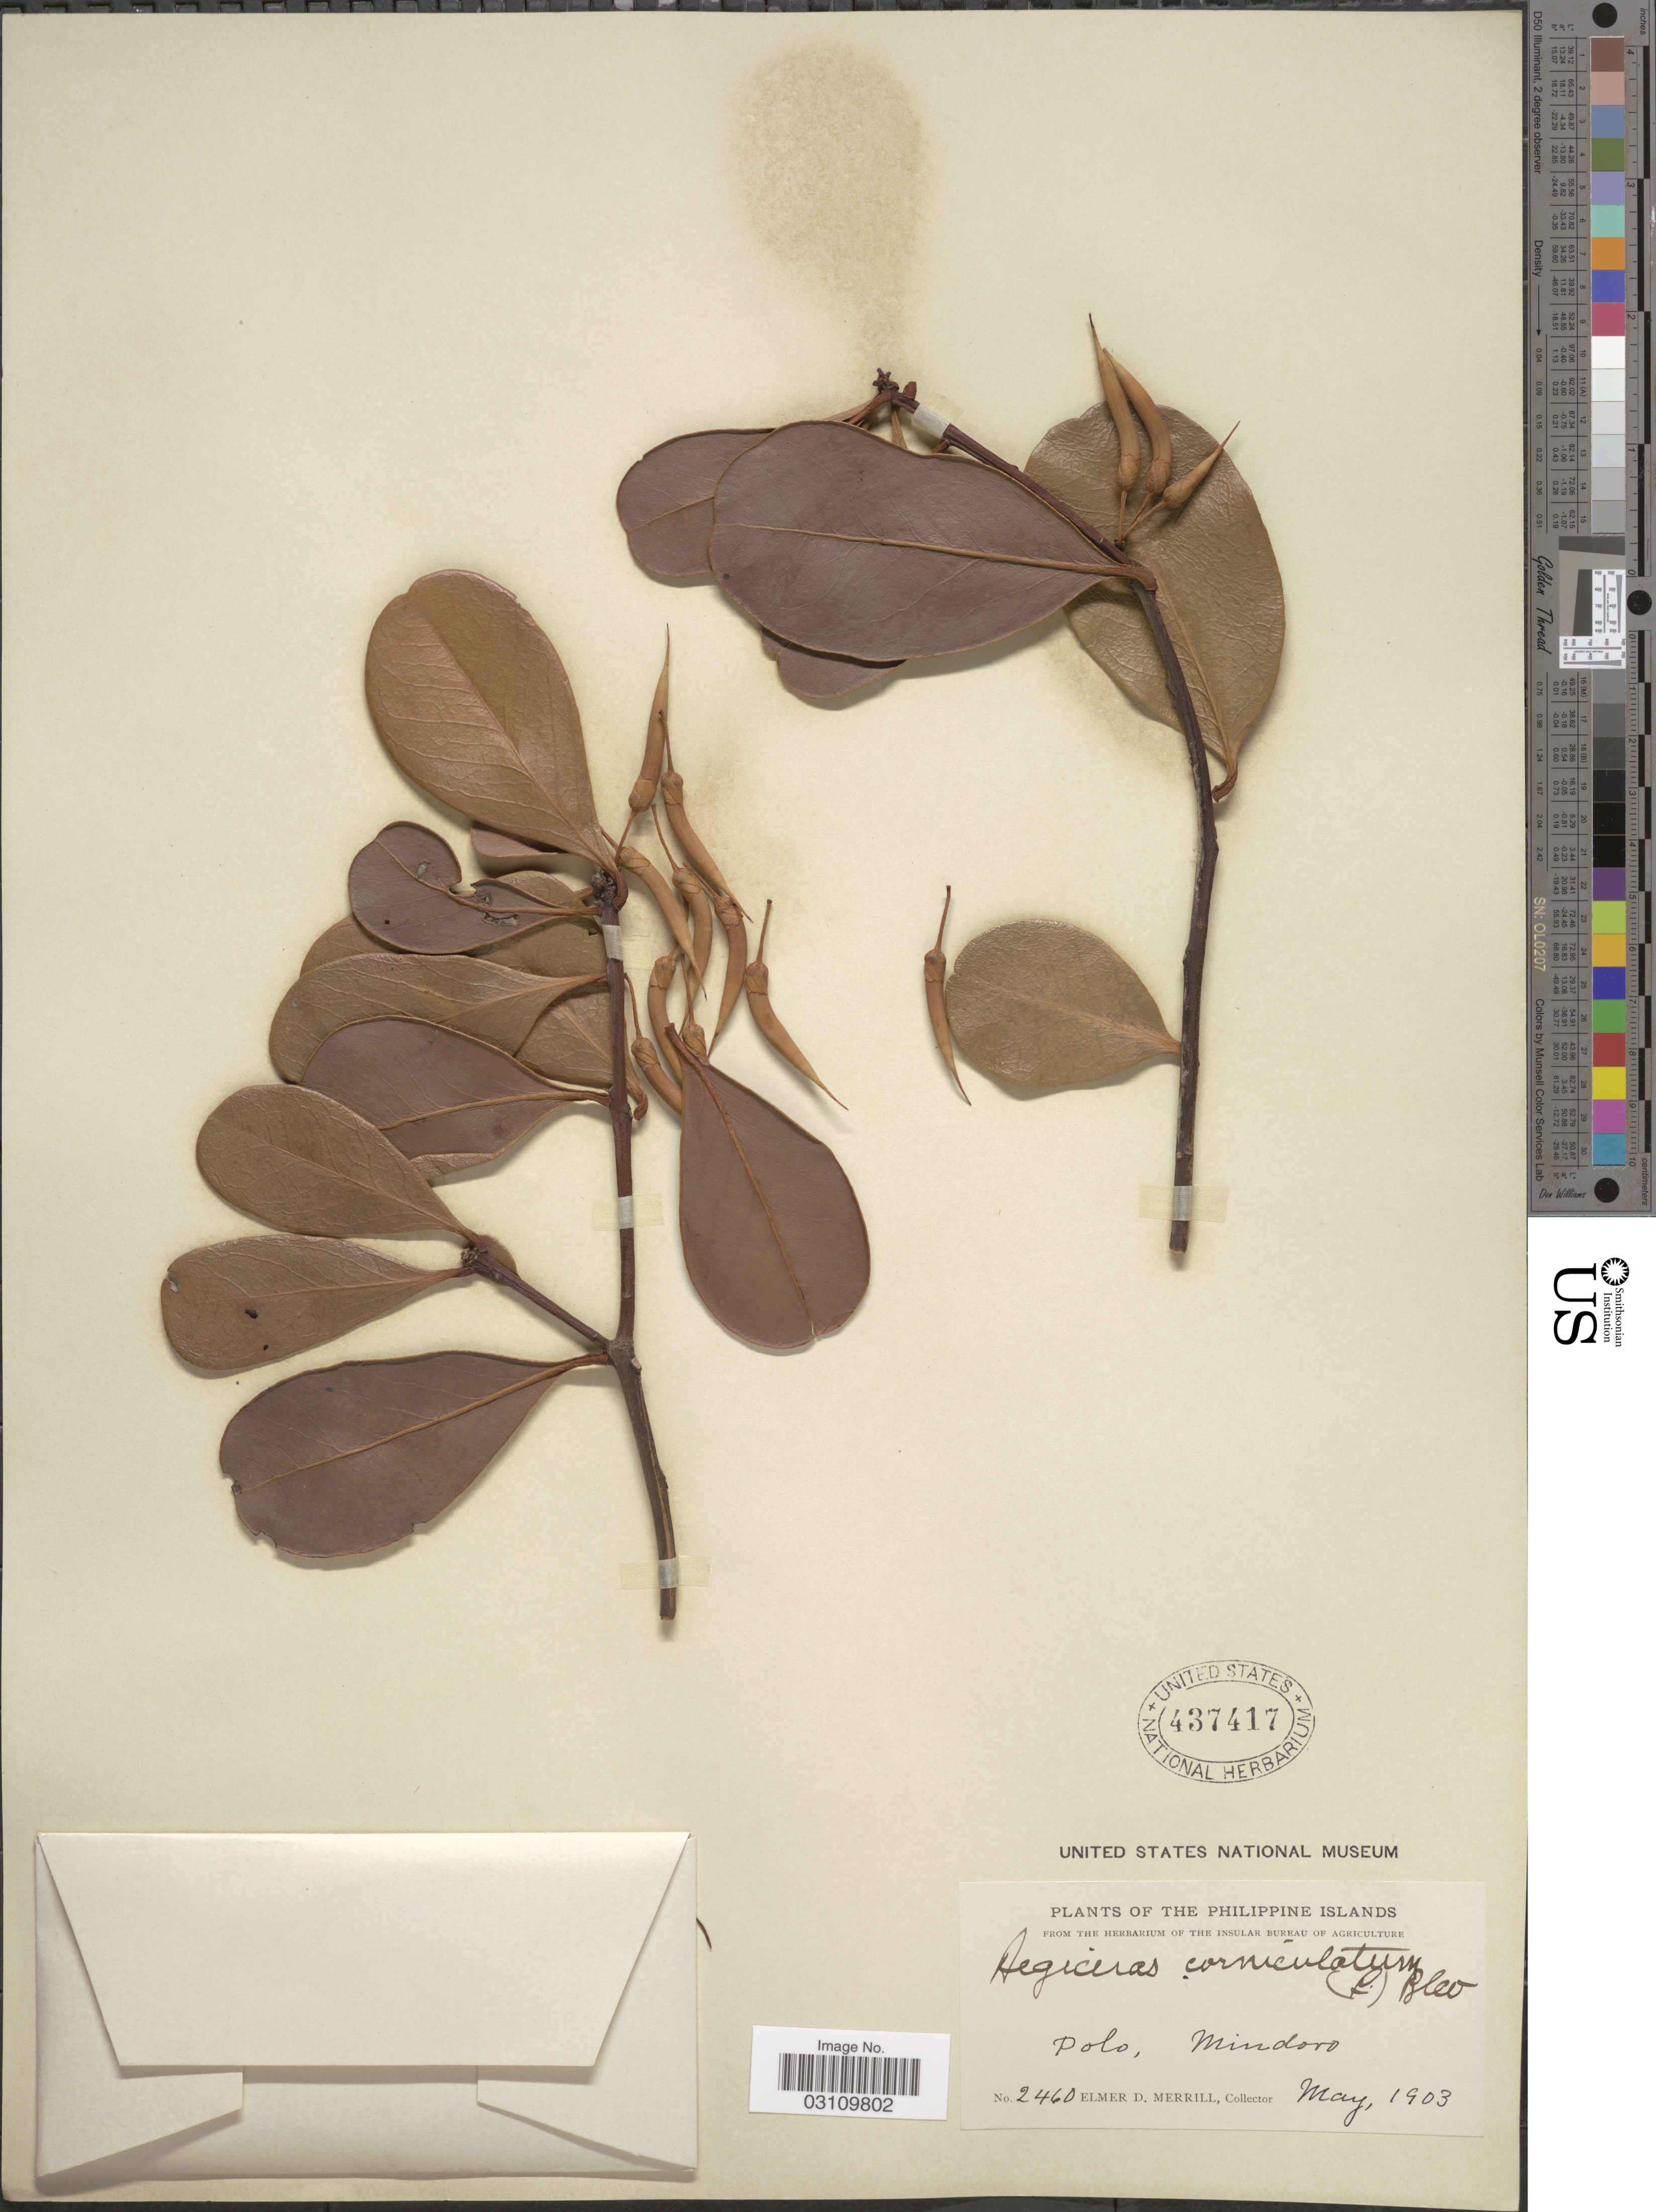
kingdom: Plantae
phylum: Tracheophyta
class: Magnoliopsida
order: Ericales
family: Primulaceae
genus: Aegiceras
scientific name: Aegiceras corniculatum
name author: (L.) Blanco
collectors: E. D. Merrill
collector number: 2460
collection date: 1903-05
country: Philippines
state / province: Mimaropa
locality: The Philippine Islands, Polo, Mindoro.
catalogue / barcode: US 437417